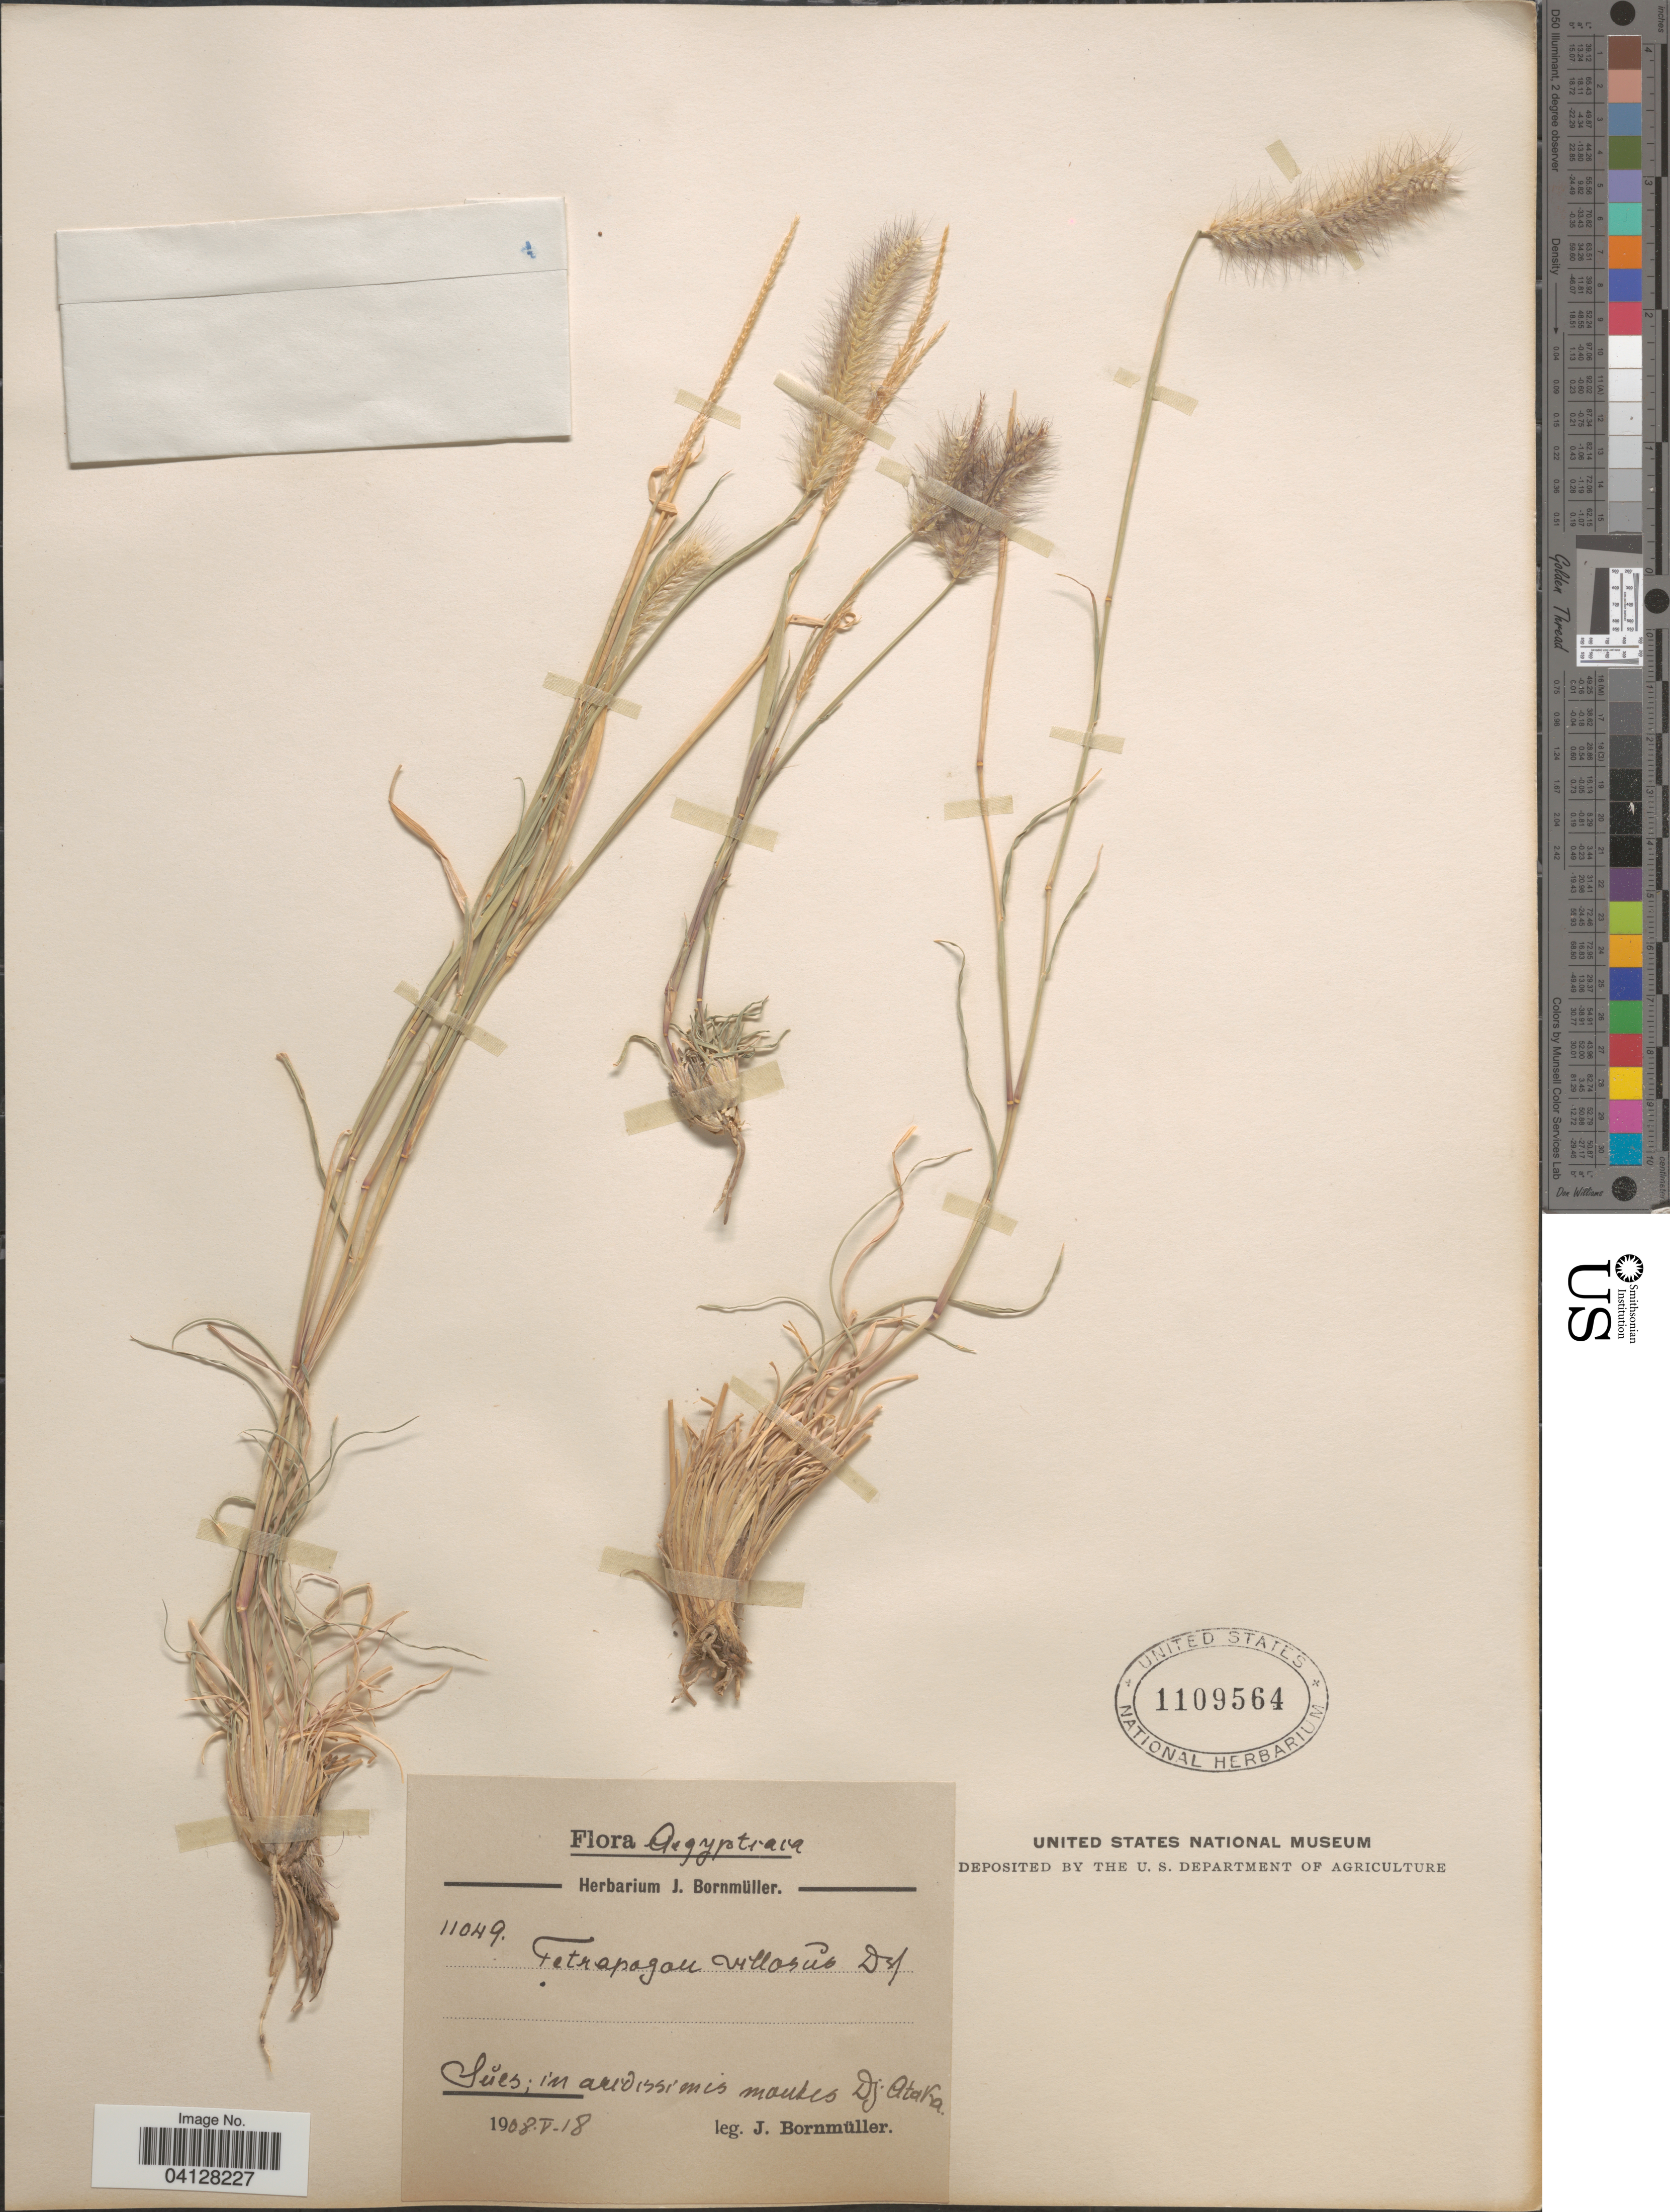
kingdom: Plantae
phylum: Tracheophyta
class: Liliopsida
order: Poales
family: Poaceae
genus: Tetrapogon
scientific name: Tetrapogon villosus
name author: Desf.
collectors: J. Bornmüller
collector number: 11049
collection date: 1908-05-18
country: Egypt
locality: Aegyptiaca. Sues; in aridissimis montes Dj. Ataka.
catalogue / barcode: US 1109564